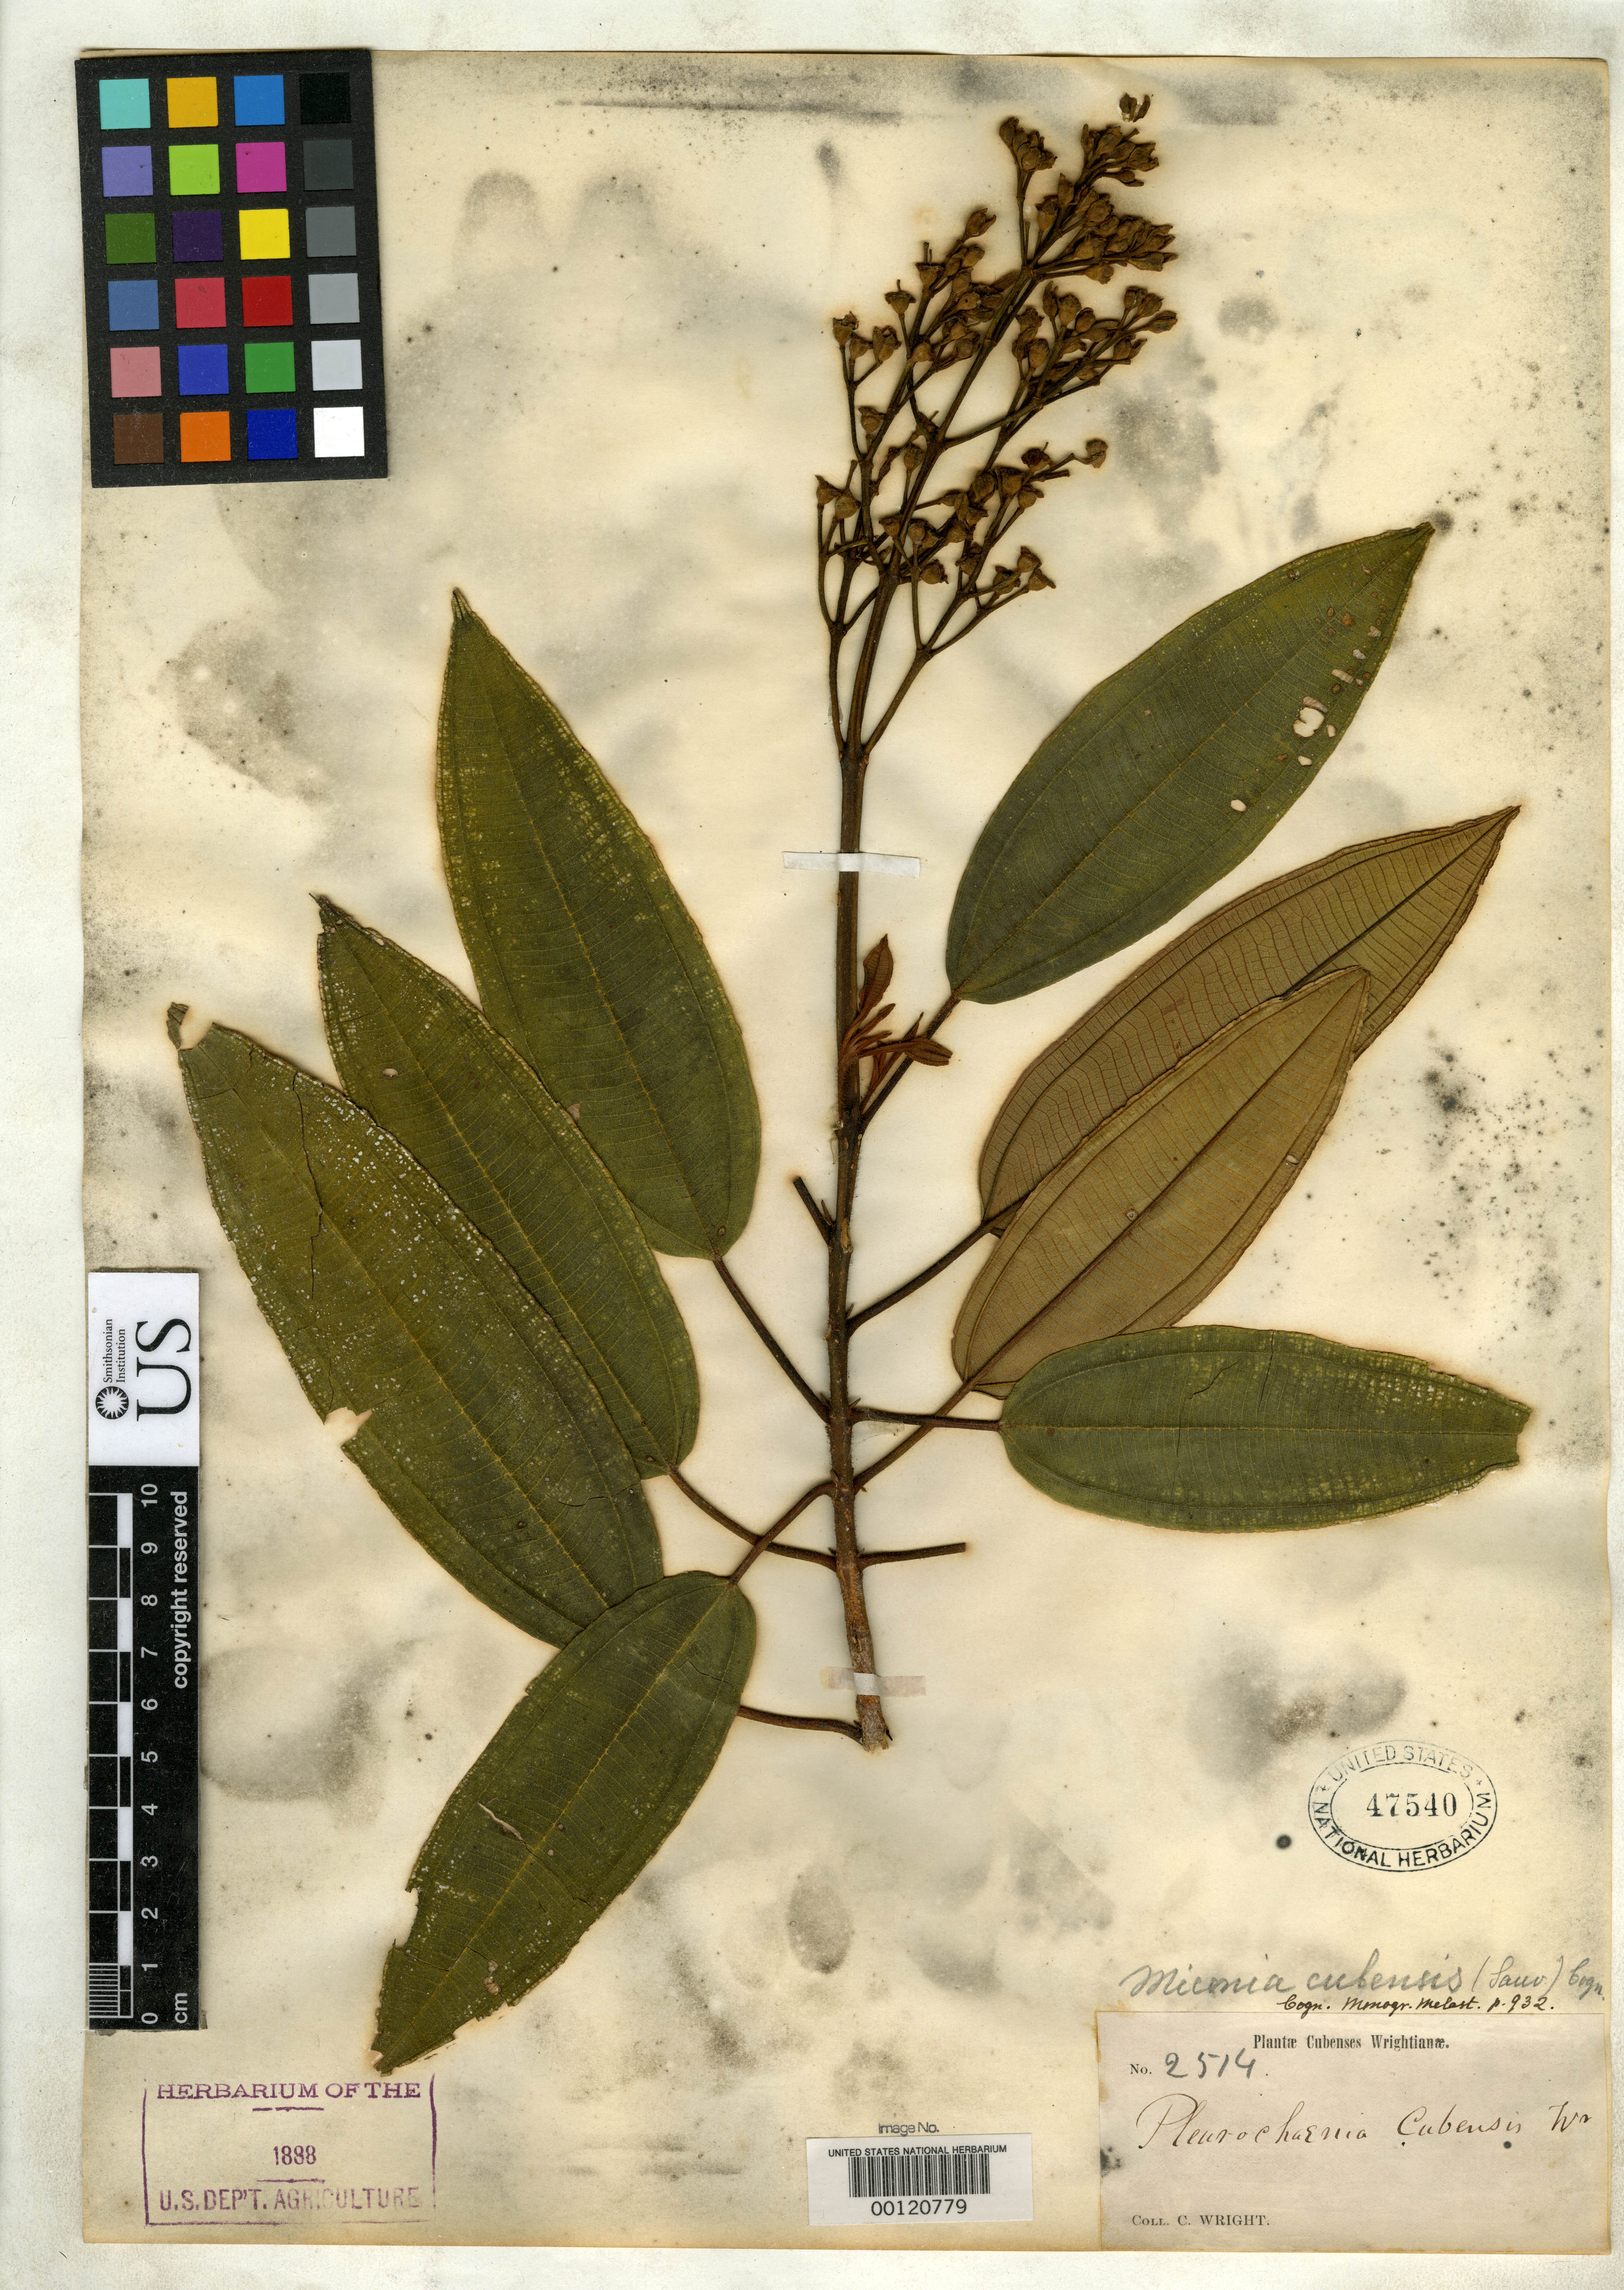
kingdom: Plantae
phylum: Tracheophyta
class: Magnoliopsida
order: Myrtales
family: Melastomataceae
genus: Pleurochaenia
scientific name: Pleurochaenia cubensis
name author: C. Wright in Griseb.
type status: Isotype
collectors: C. Wright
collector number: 2514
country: Cuba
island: Greater Antilles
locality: San Christobal Distr.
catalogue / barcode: US 47540